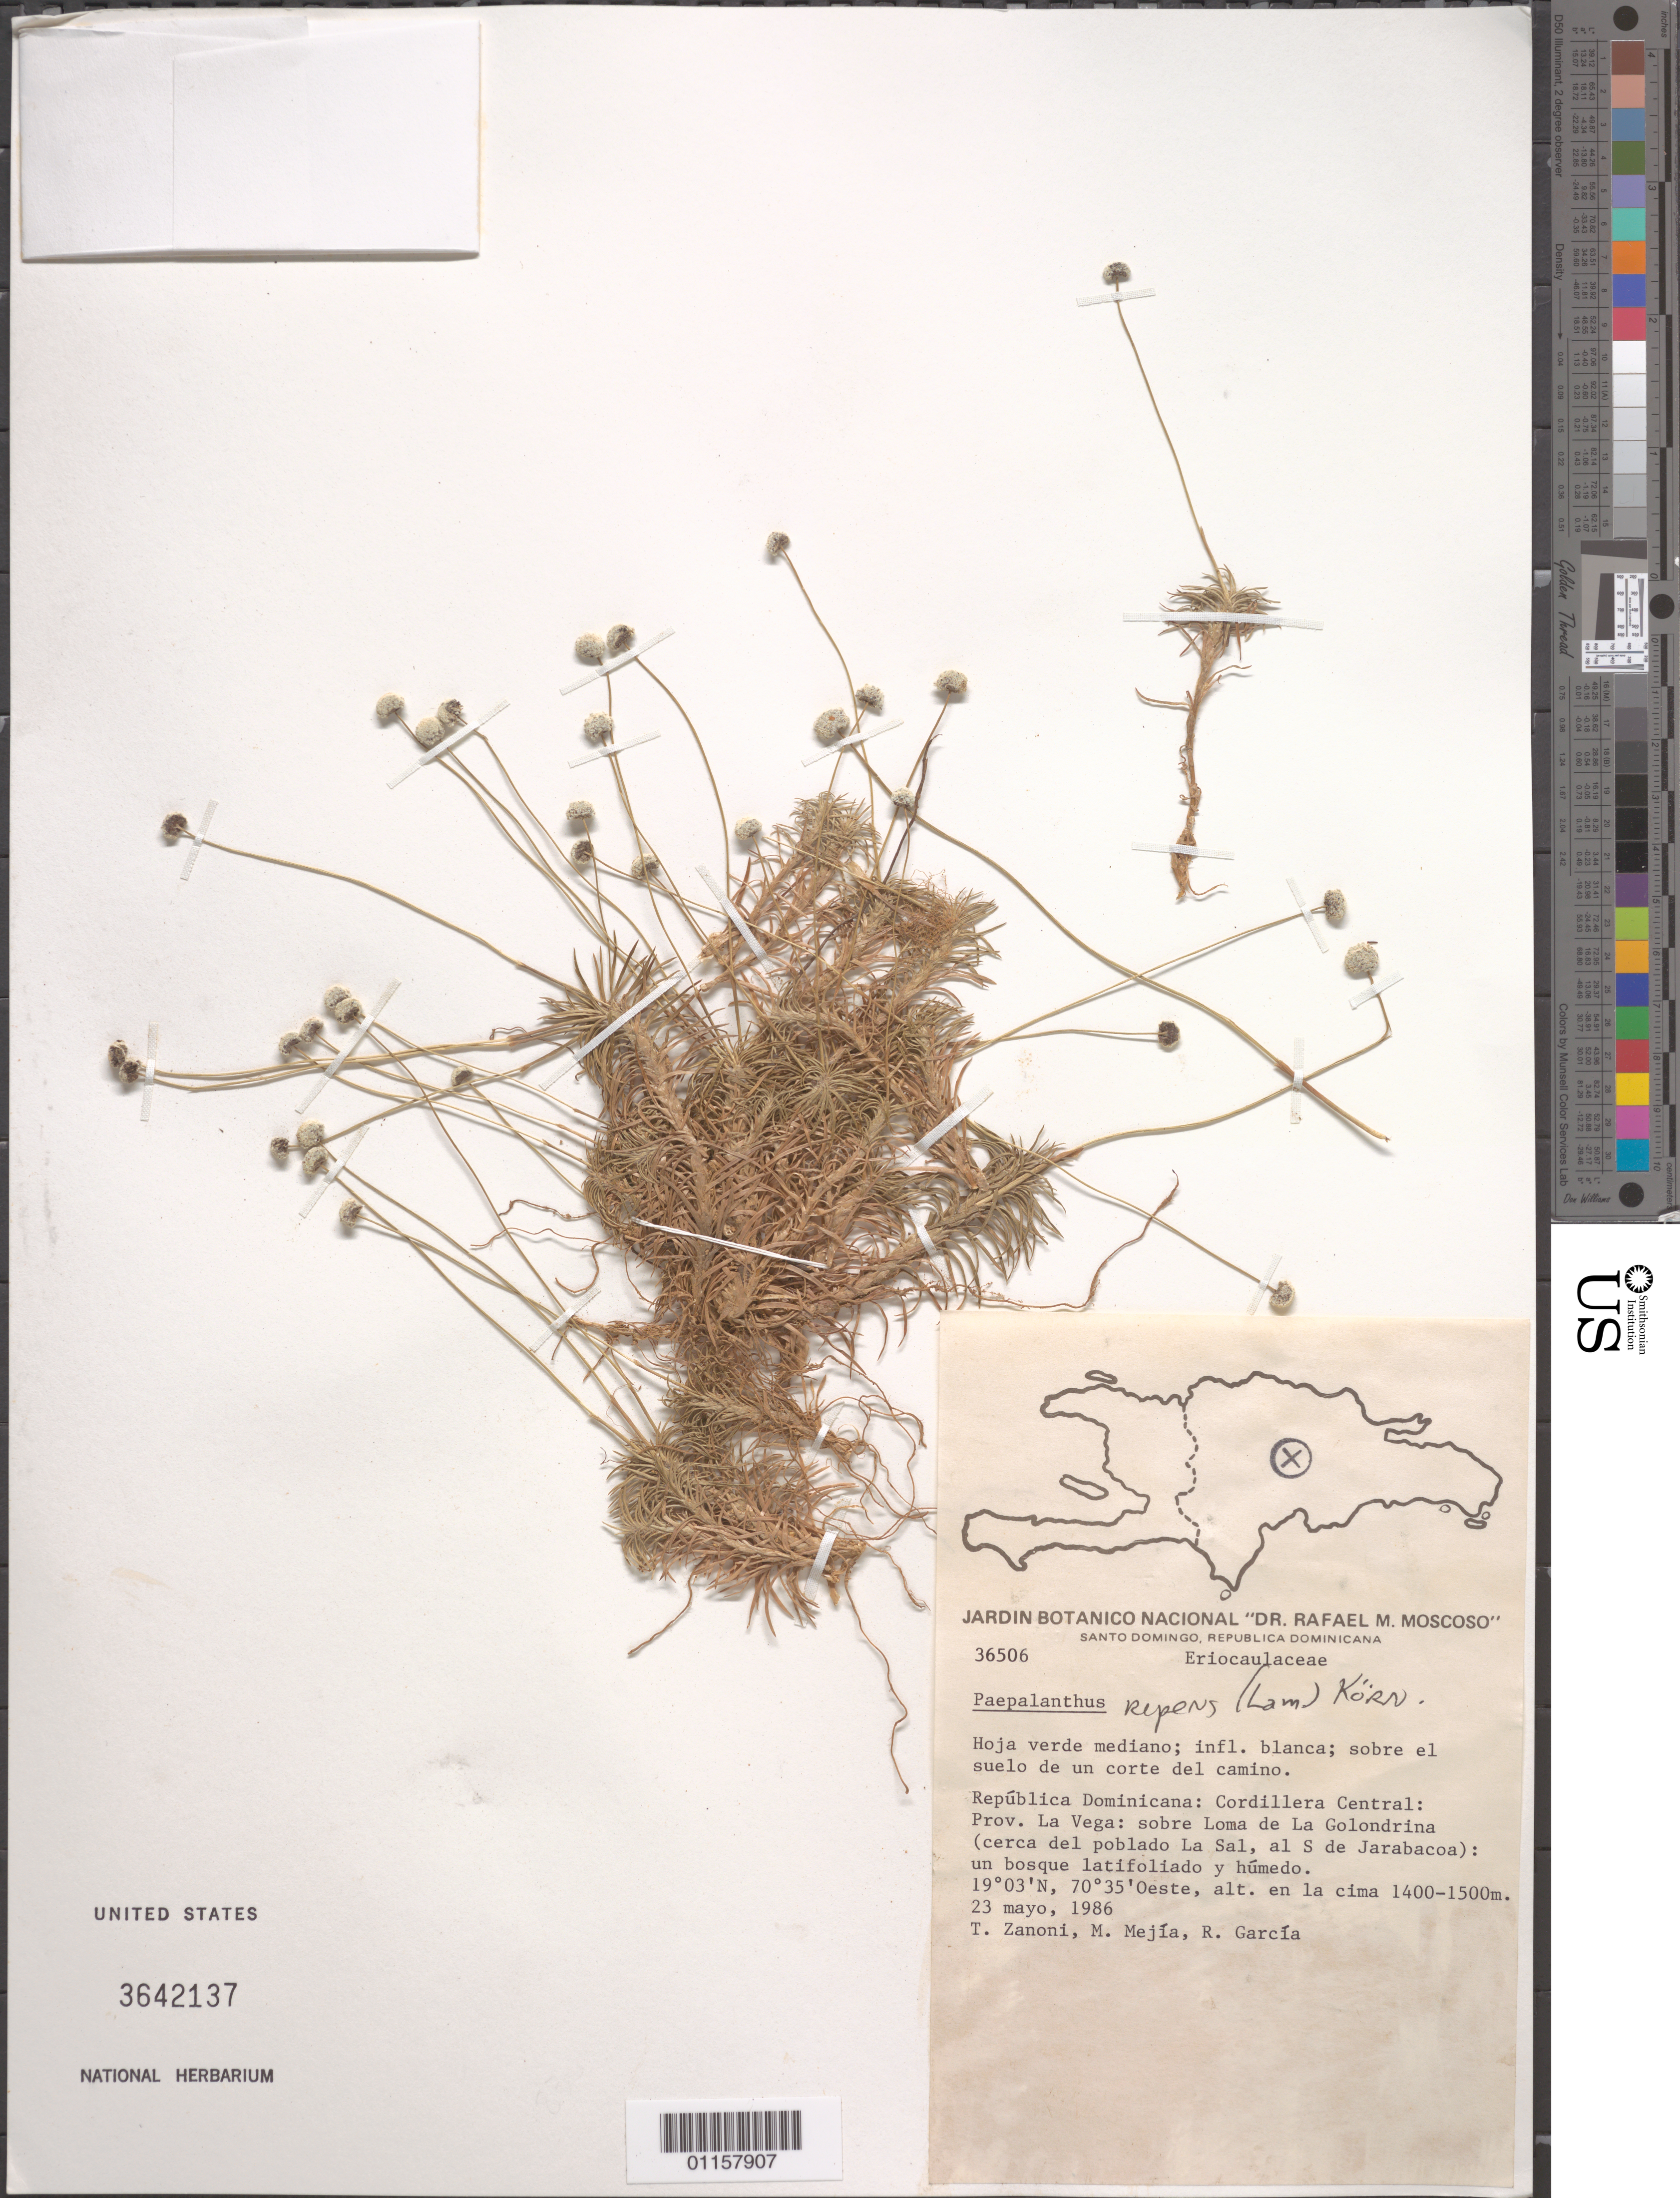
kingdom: Plantae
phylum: Tracheophyta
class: Liliopsida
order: Poales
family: Eriocaulaceae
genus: Paepalanthus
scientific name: Paepalanthus repens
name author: (Lam.) Körn.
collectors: T. A. Zanoni, M. Mejia & R. García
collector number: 36506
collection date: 1986-05-23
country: Dominican Republic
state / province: La Vega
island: Hispaniola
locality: Cordillera Central, sobre Loma de La Golondrina (cerce del poblado La Sal, al S de Jarabacoa).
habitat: Un bosque latifoliado y húmedo; sobre el suelo de un corte del camino.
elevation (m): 1400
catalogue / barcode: US 3642137